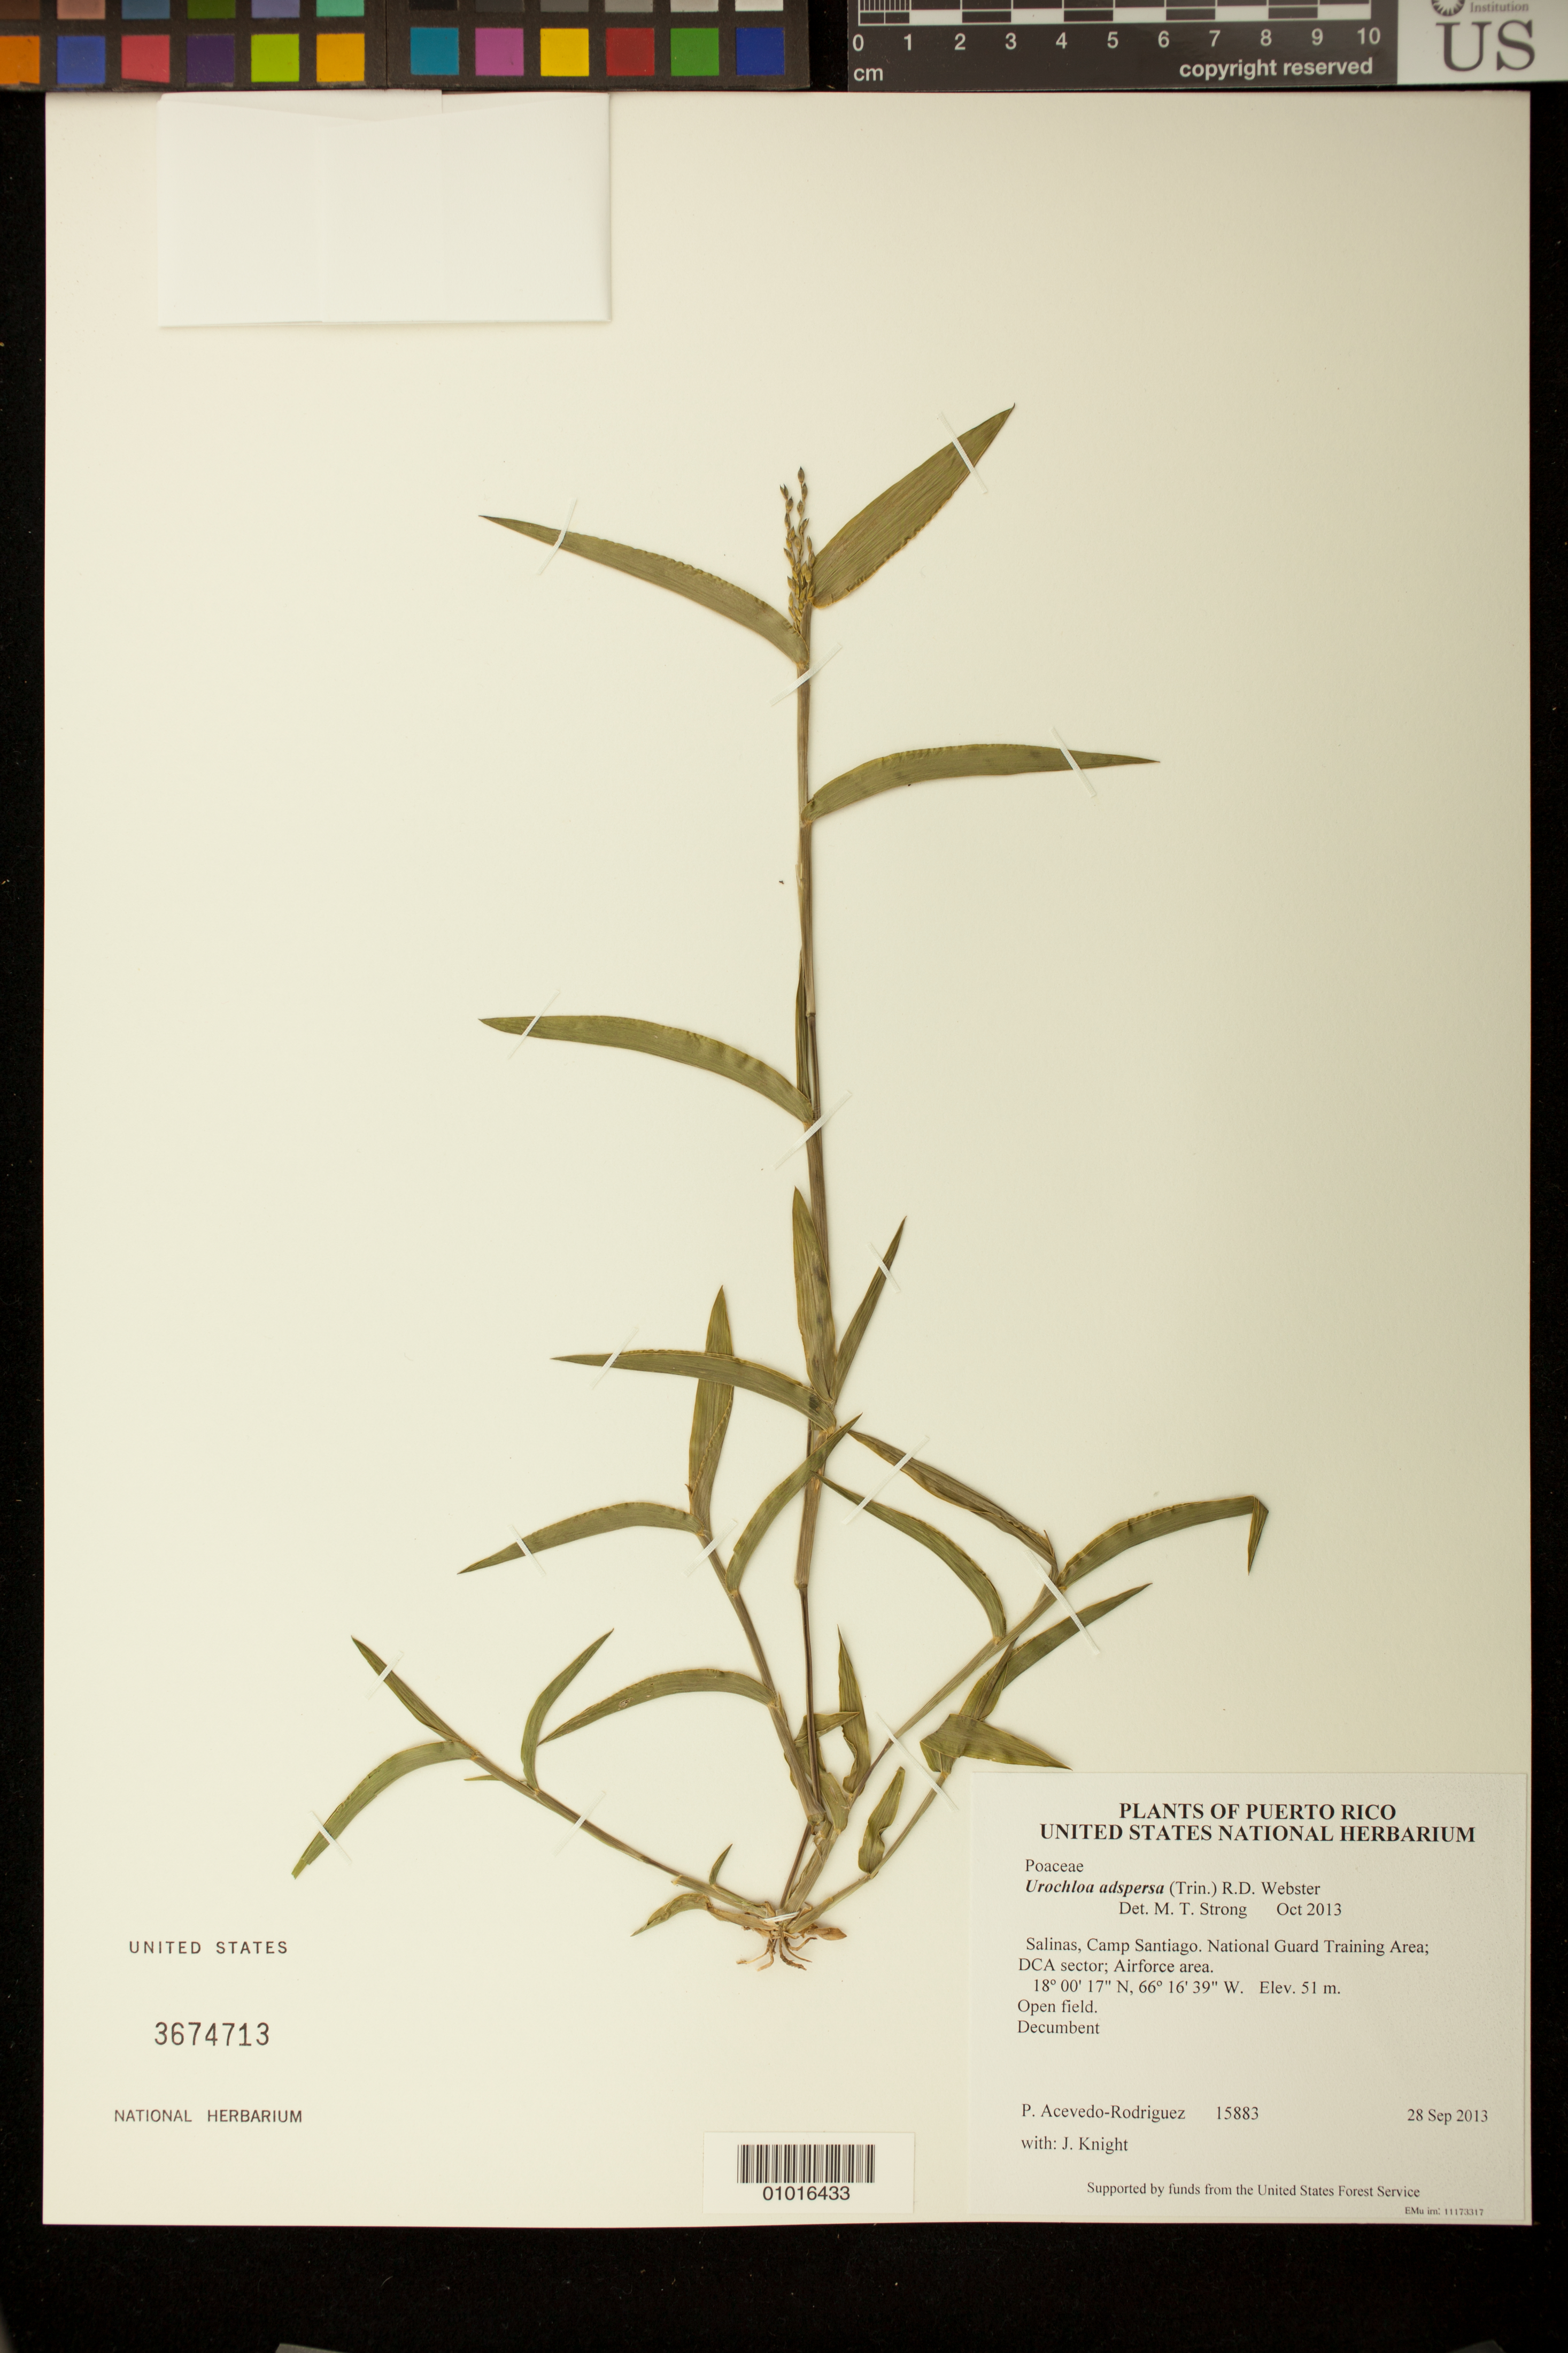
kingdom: Plantae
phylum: Tracheophyta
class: Liliopsida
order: Poales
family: Poaceae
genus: Urochloa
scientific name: Urochloa adspersa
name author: (Trin.) R.D. Webster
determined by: Strong, M. T., (US), Smithsonian Institution - National Museum of Natural History (UNITED STATES)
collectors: P. Acevedo-Rodr. & J. Knight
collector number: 15883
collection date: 2013-09-28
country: Puerto Rico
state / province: Salinas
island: Puerto Rico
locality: Camp Santiago. National Guard Training Area; DCA sector; Airforce area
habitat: Open field.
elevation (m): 51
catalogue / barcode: US 3674713